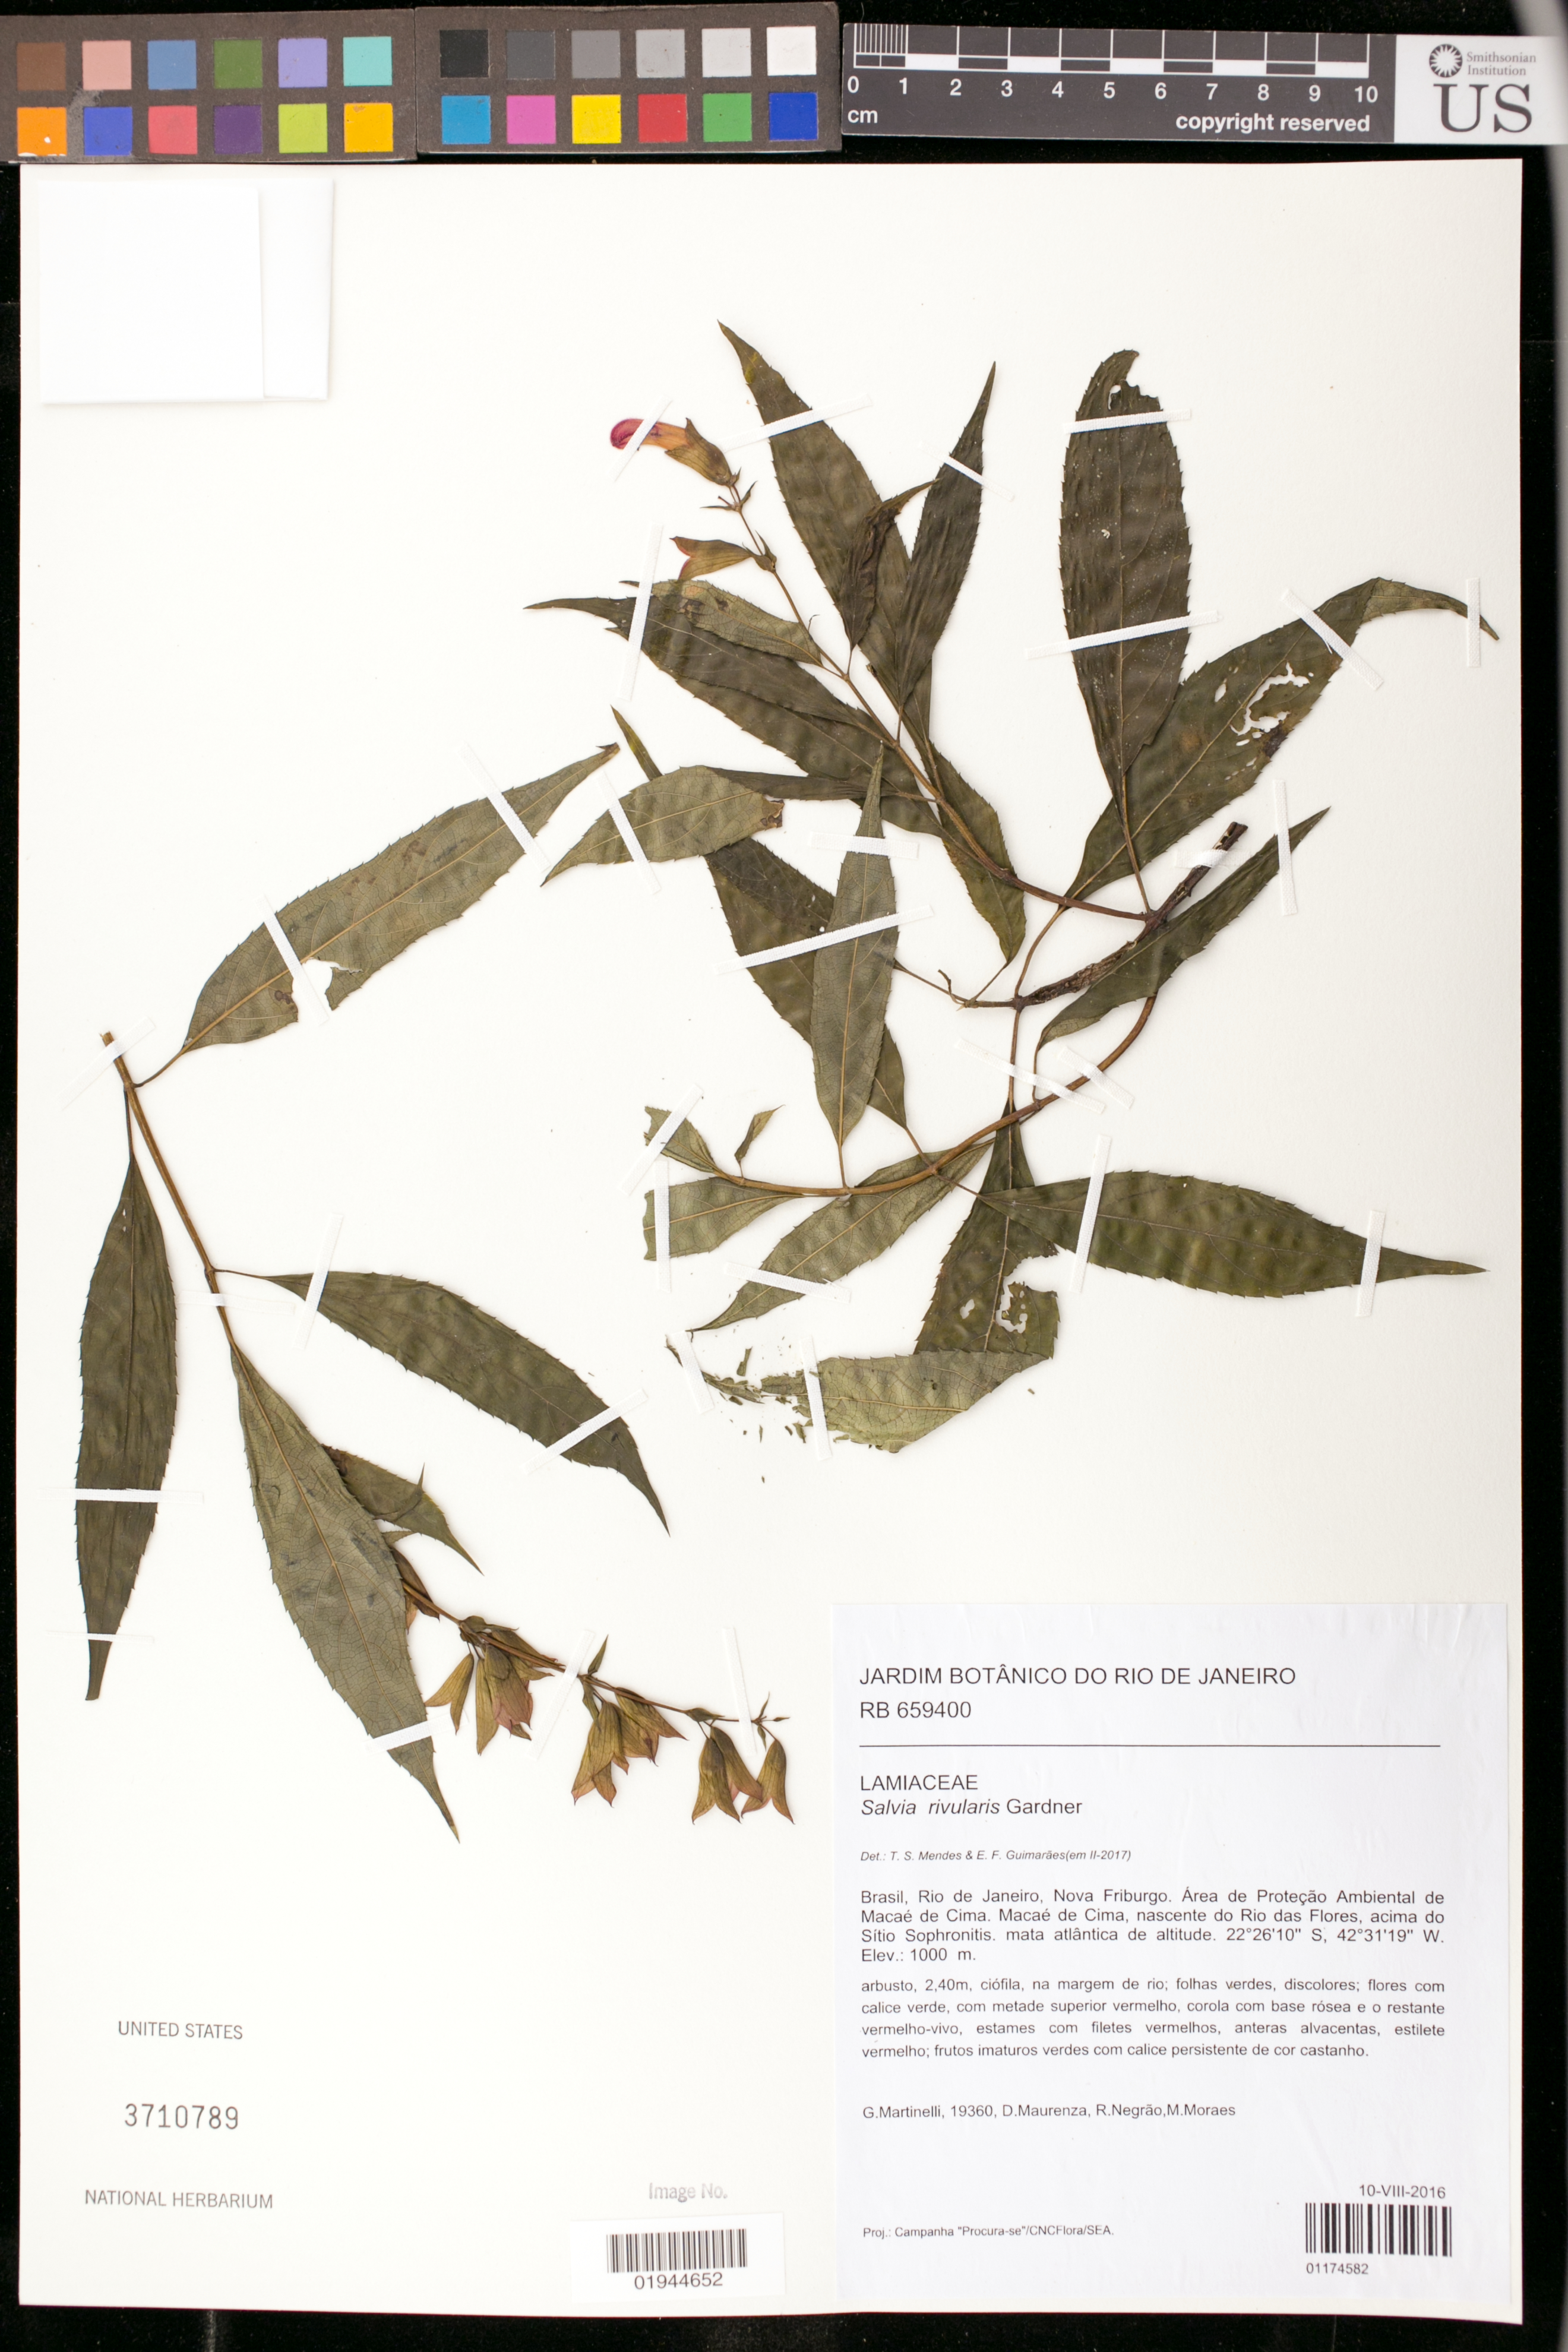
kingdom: Plantae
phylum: Tracheophyta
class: Magnoliopsida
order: Lamiales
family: Lamiaceae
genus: Salvia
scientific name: Salvia rivularis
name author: Gardner in Fielding & Gardner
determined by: Mendes, T. S.; Guimarães, E. F.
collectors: G. Martinelli, D. Maurenza, R. Negrão & M. Moraes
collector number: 19360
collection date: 2016-08-10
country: Brazil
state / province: Rio de Janeiro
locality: Nova Friburgo. Area de Protecao Ambiental de Macae de Cima. Macae de Cima, nascente do Rio das Flores, acima do Sitio Sophronitis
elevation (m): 1000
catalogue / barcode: US 3710789